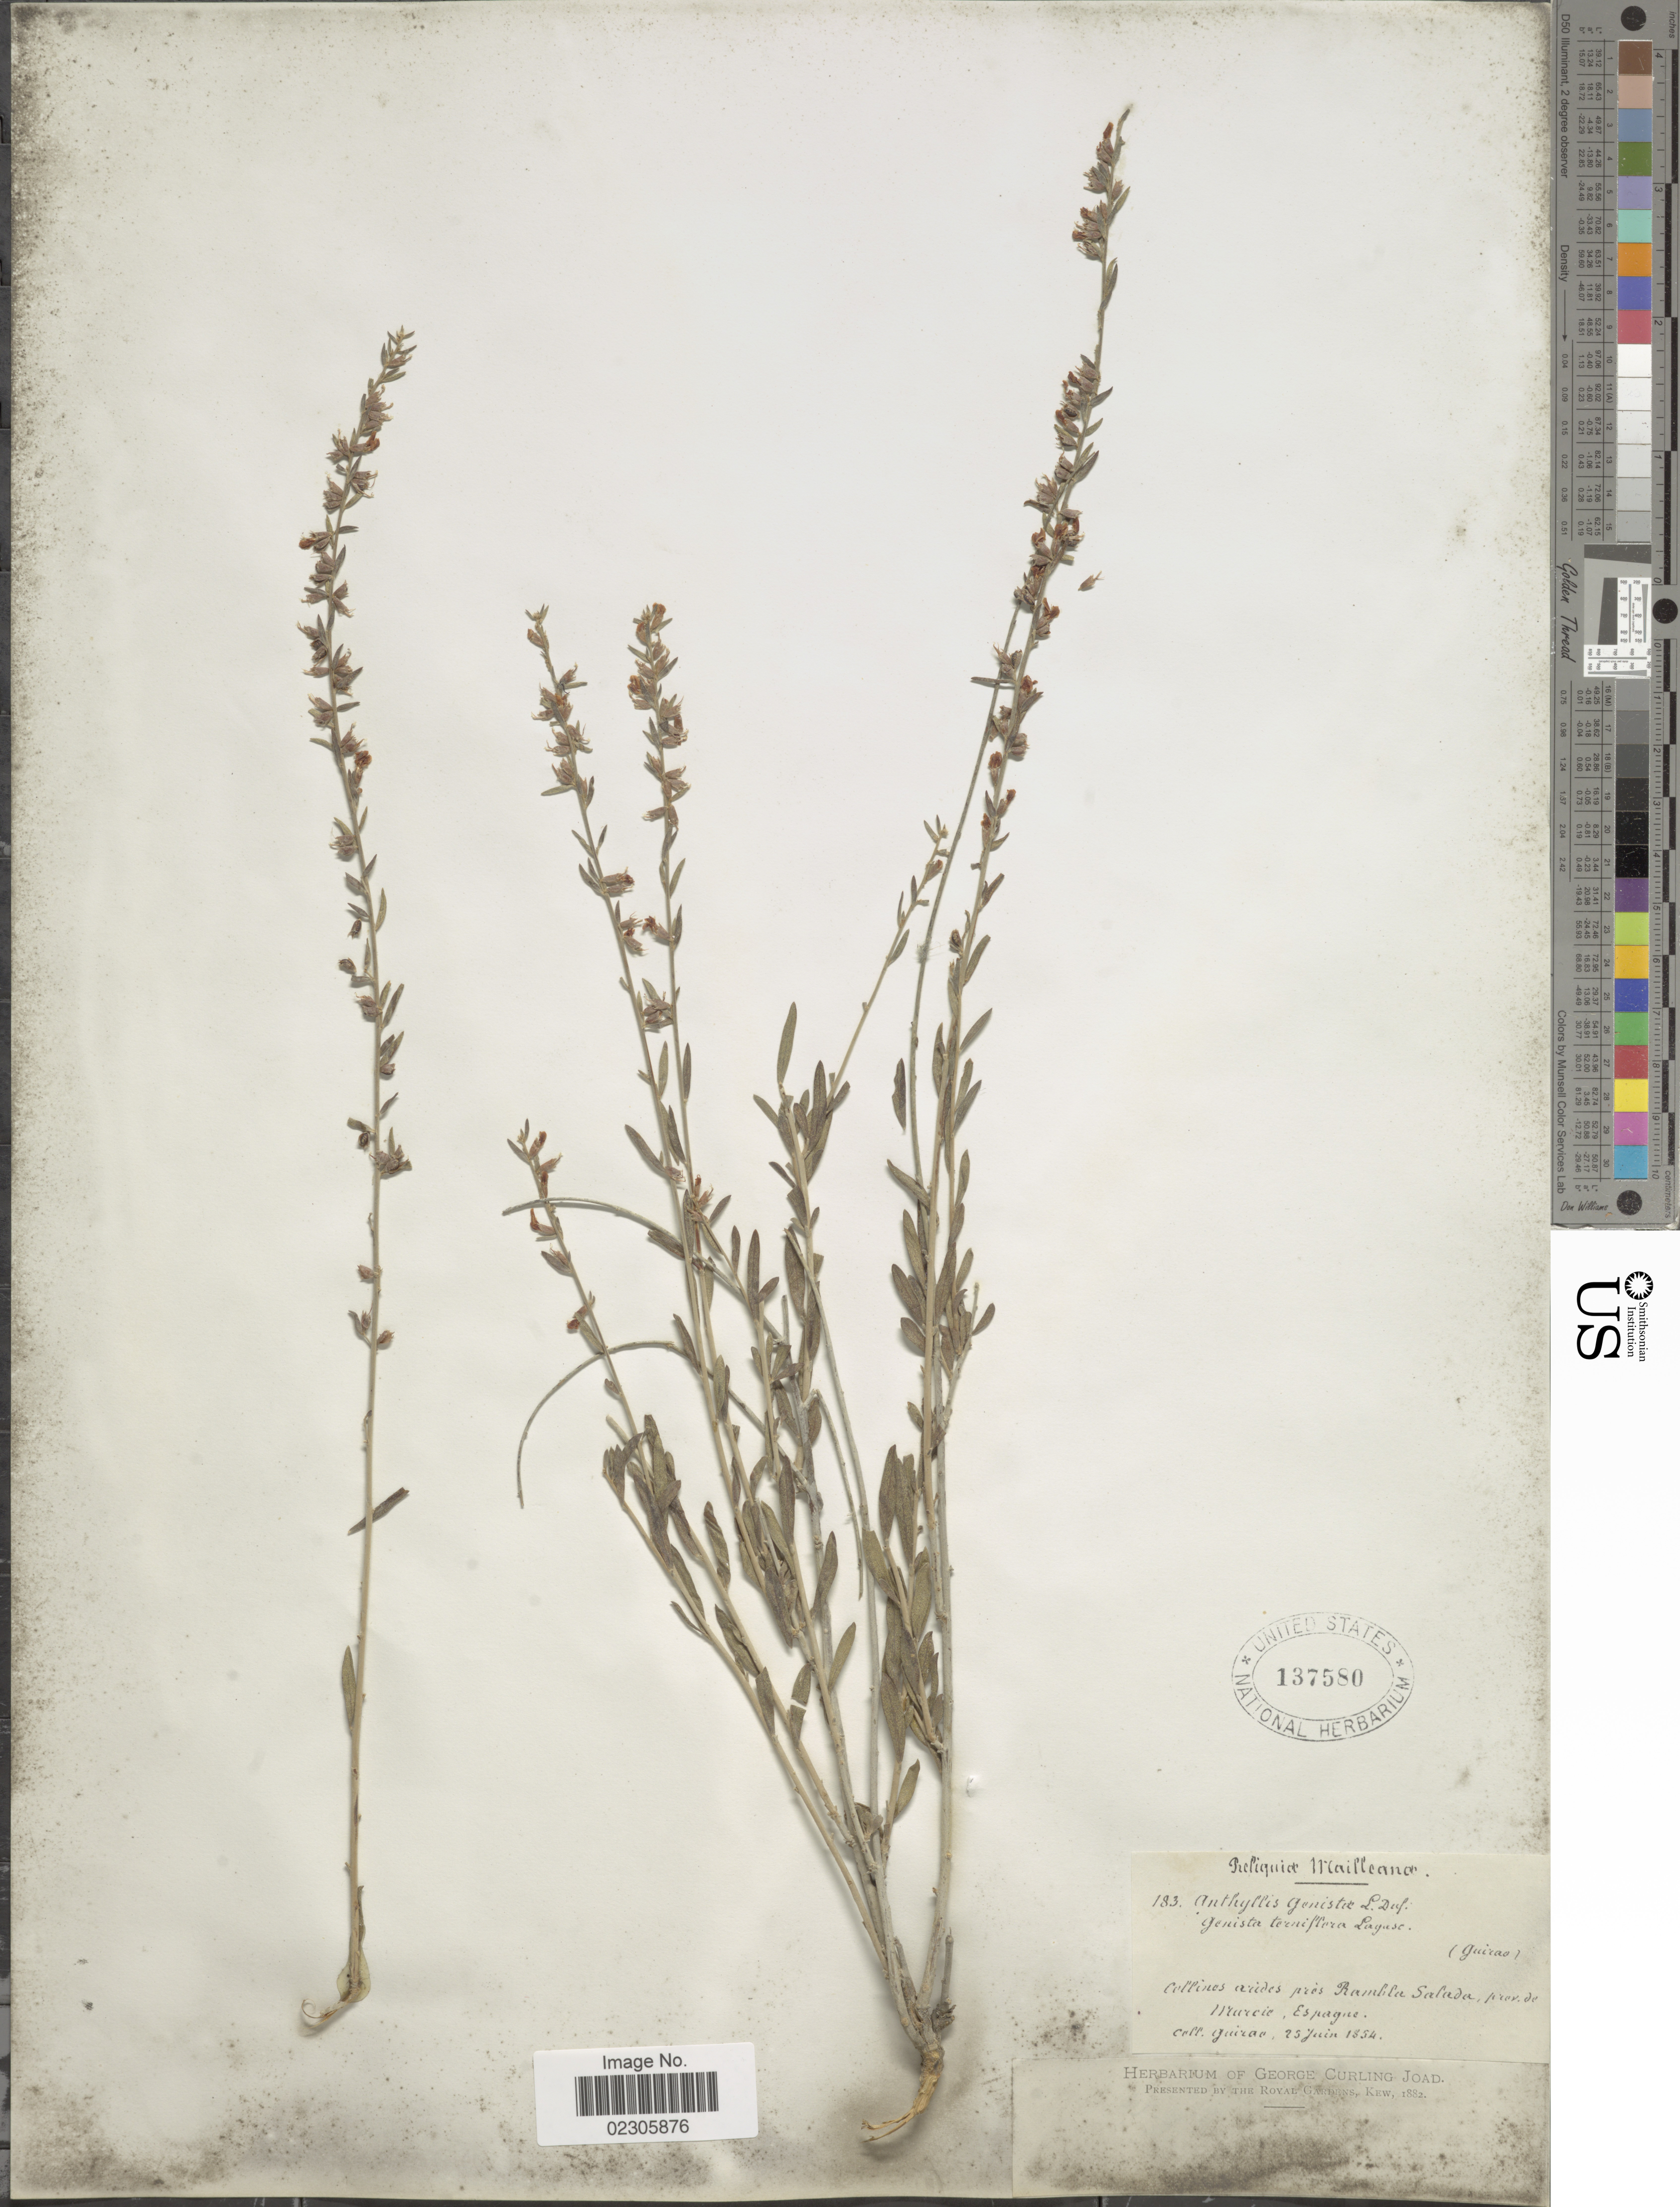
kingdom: Plantae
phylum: Tracheophyta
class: Magnoliopsida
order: Fabales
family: Fabaceae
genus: Anthyllis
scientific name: Anthyllis genistae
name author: DC.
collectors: Guirao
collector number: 183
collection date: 1854-06-25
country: Spain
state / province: Murcia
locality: Collines arides pres Rambla Salada, pres de Murcia, Espangne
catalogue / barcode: US 137580